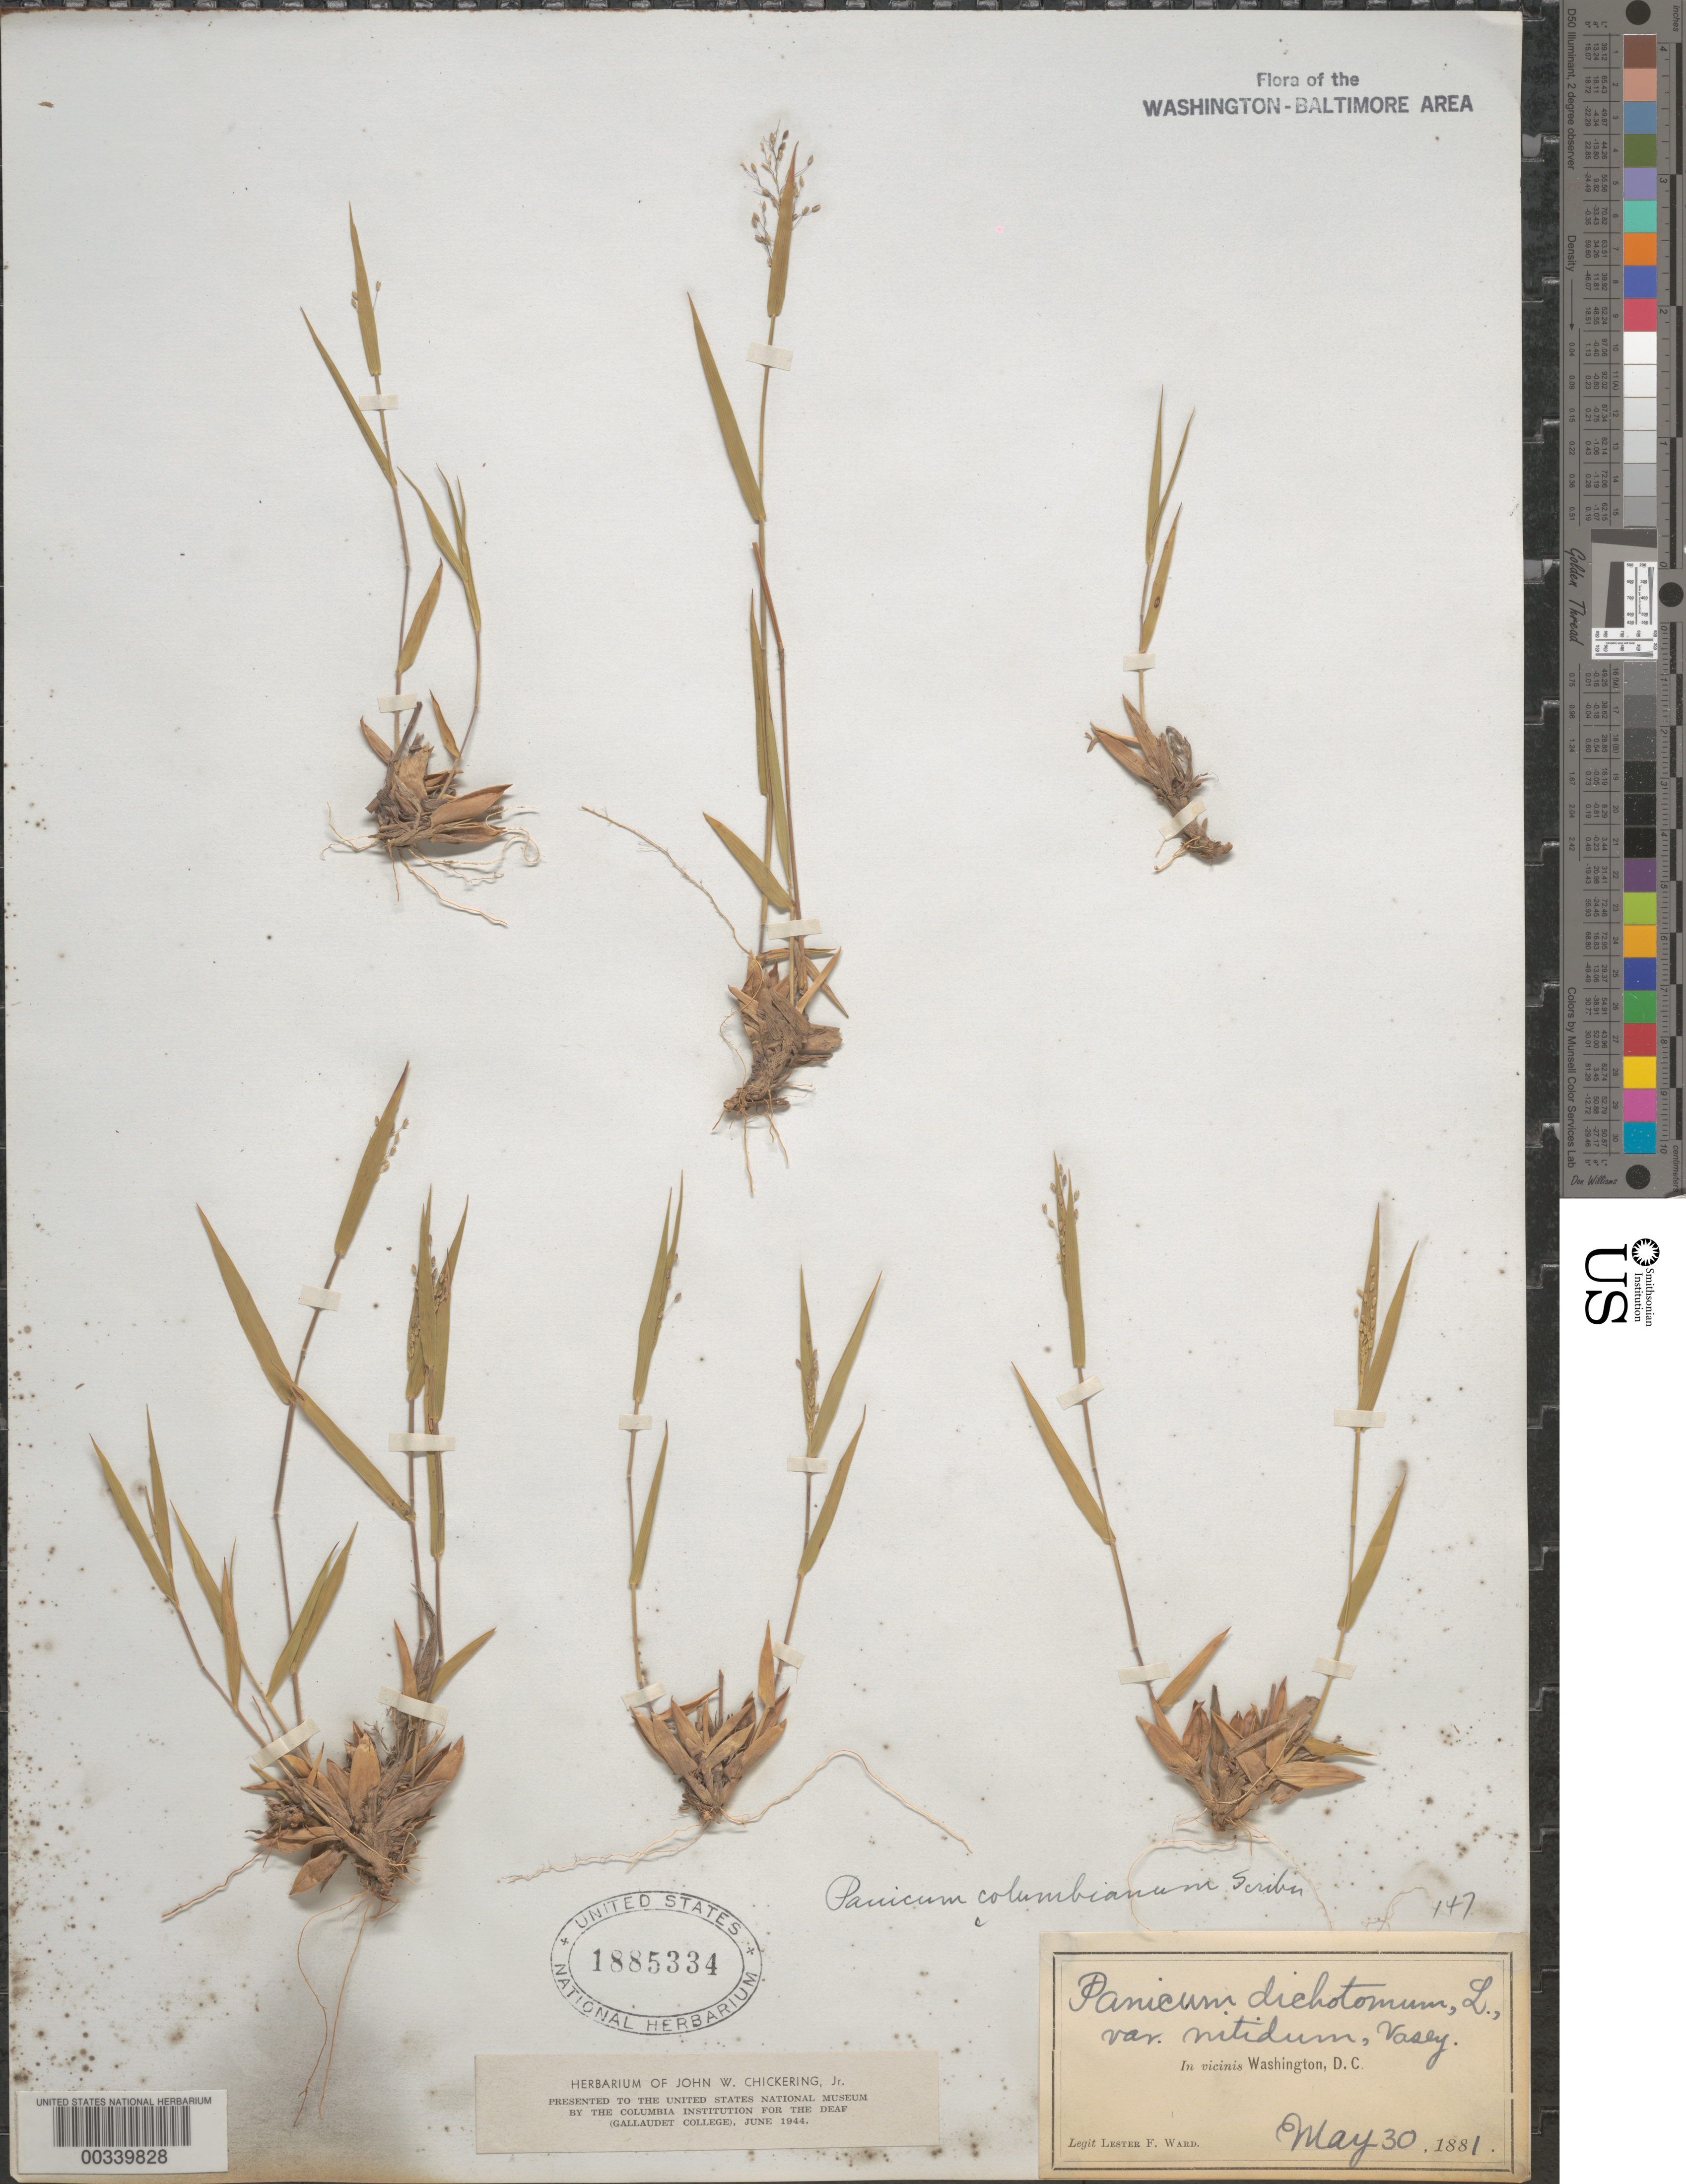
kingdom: Plantae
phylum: Tracheophyta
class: Liliopsida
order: Poales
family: Poaceae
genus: Dichanthelium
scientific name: Dichanthelium sabulorum var. thinium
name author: (Hitchc. & Chase) Gould & C.A. Clark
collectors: L. F. Ward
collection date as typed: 30 May 1881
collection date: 1881-05-30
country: United States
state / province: District of Columbia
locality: Washington, DC and vicinity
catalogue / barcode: US 1885334